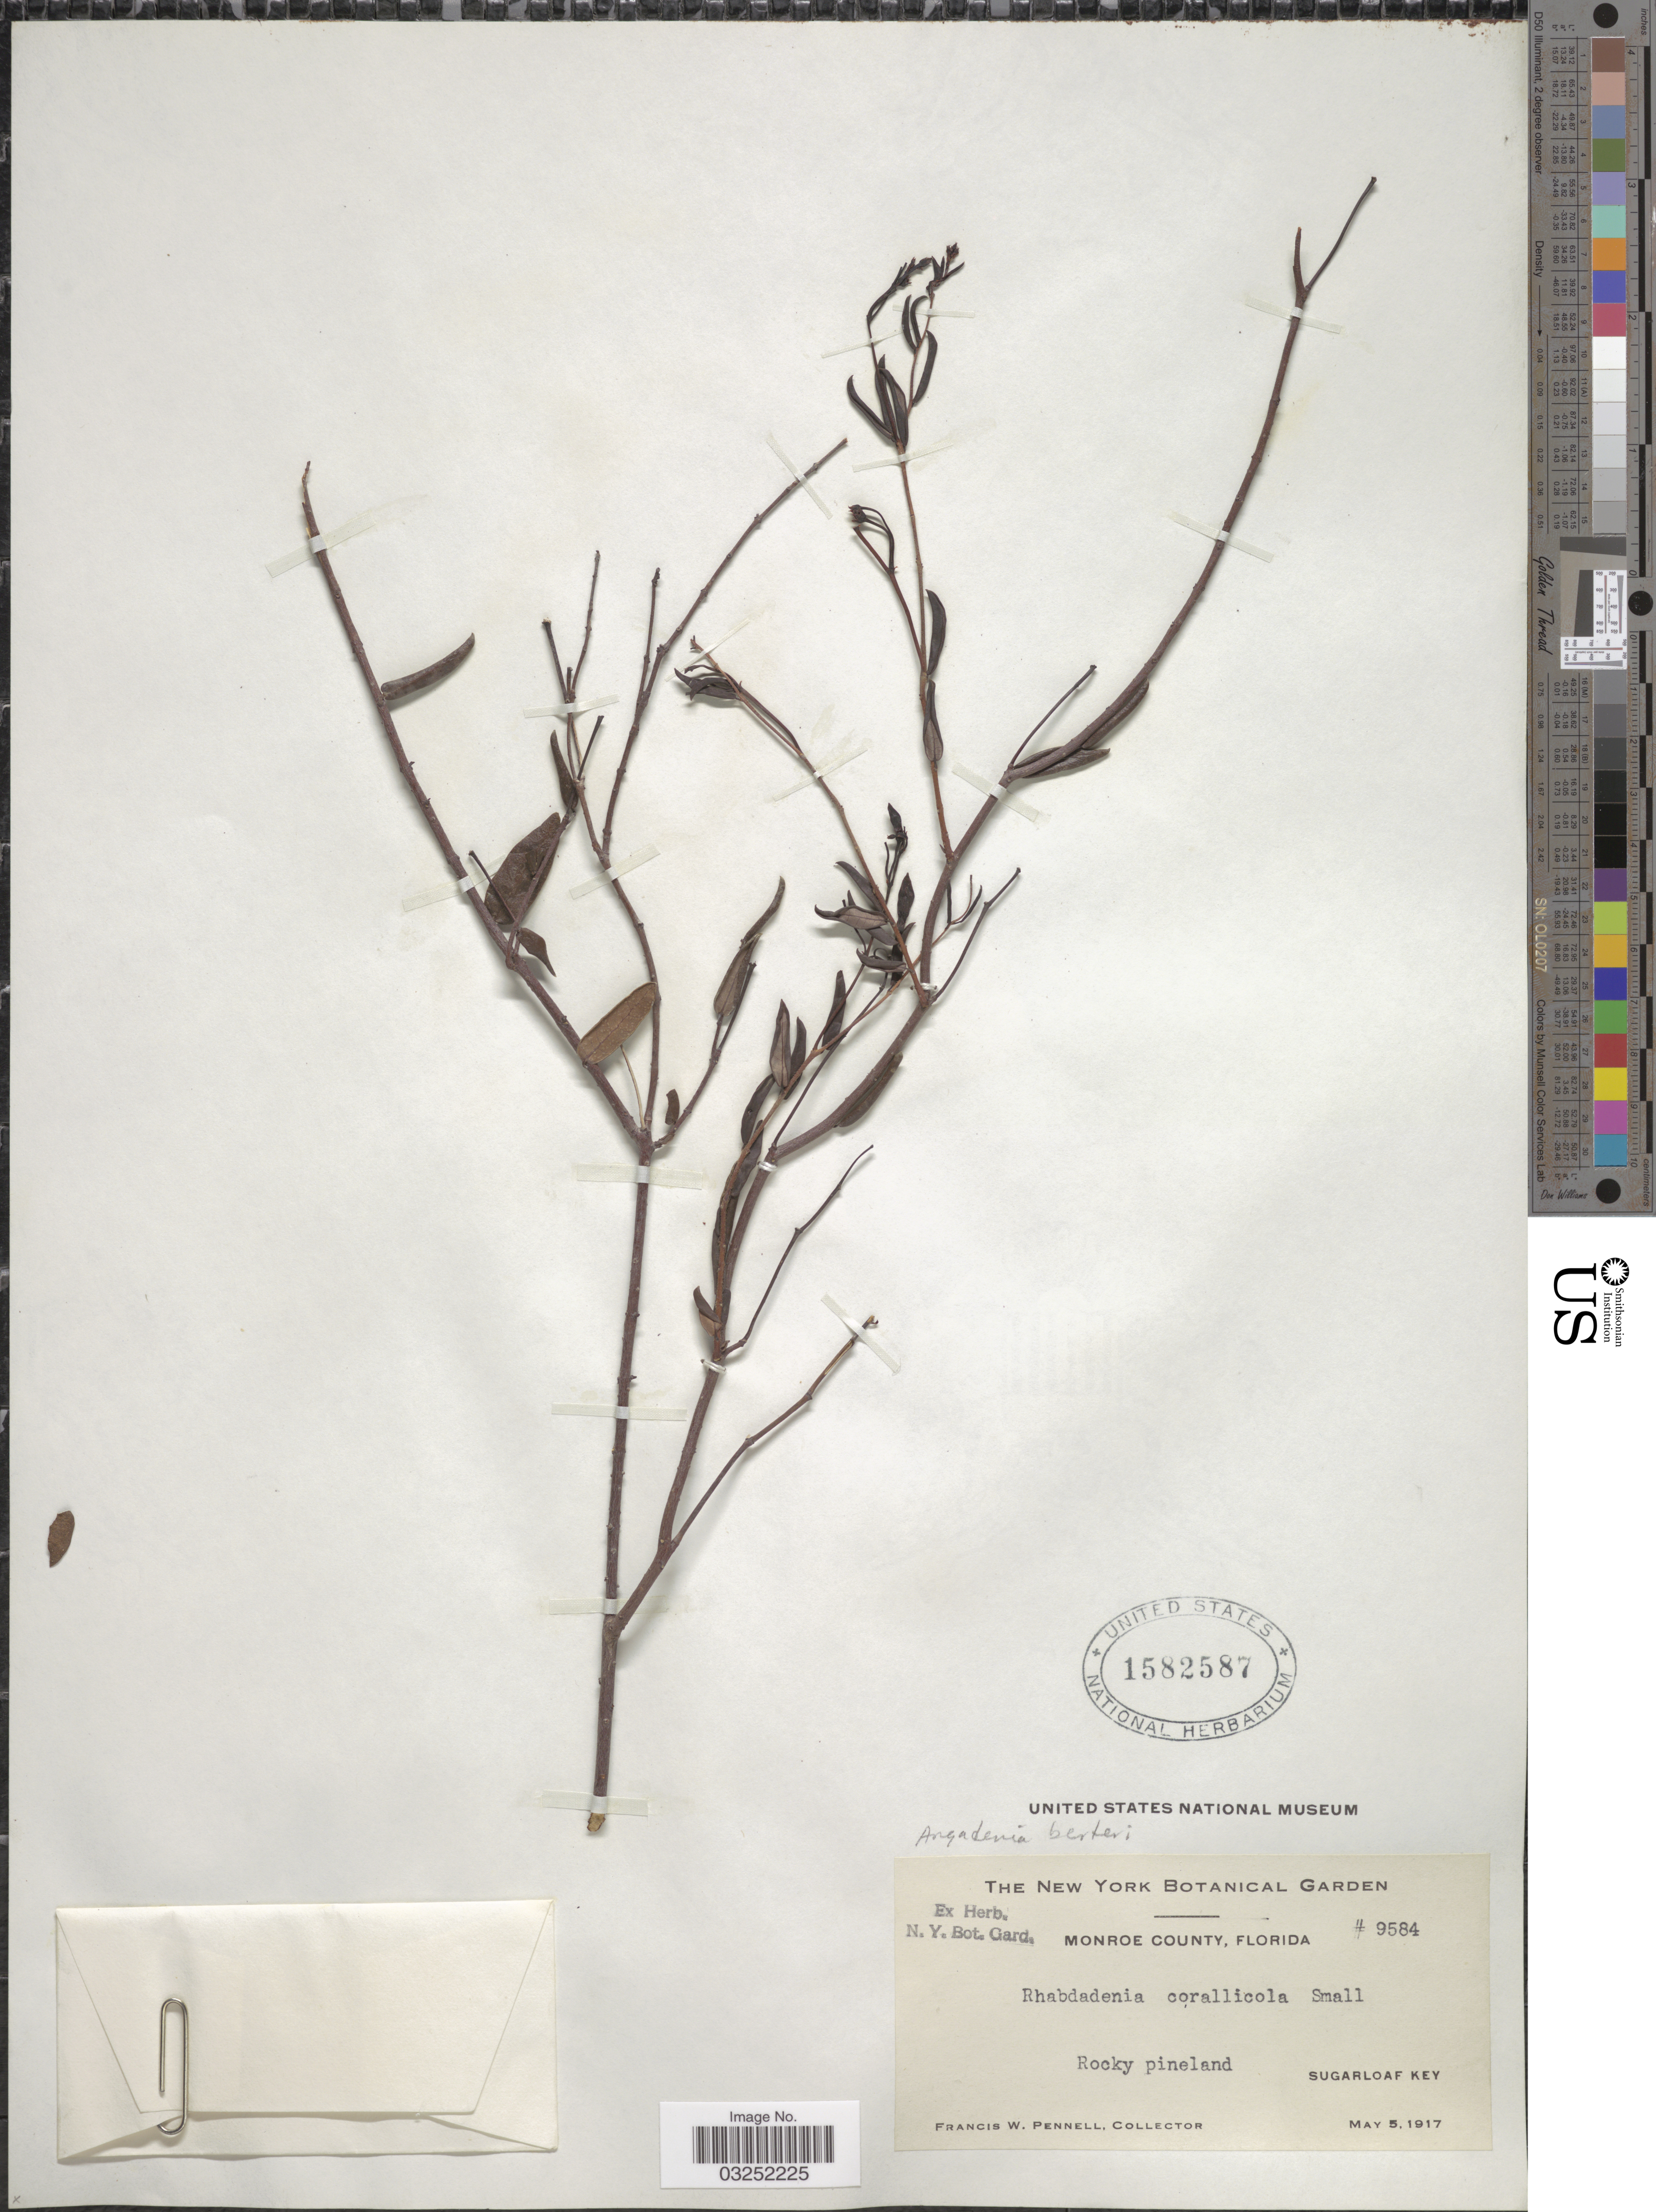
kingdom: Plantae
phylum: Tracheophyta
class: Magnoliopsida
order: Gentianales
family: Apocynaceae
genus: Angadenia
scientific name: Angadenia berteroi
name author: (A. DC.) Miers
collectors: F. W. Pennell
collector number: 9584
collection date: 1917-05-05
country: United States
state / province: Florida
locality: Monroe County, Sugarloaf Key.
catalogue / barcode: US 1582587